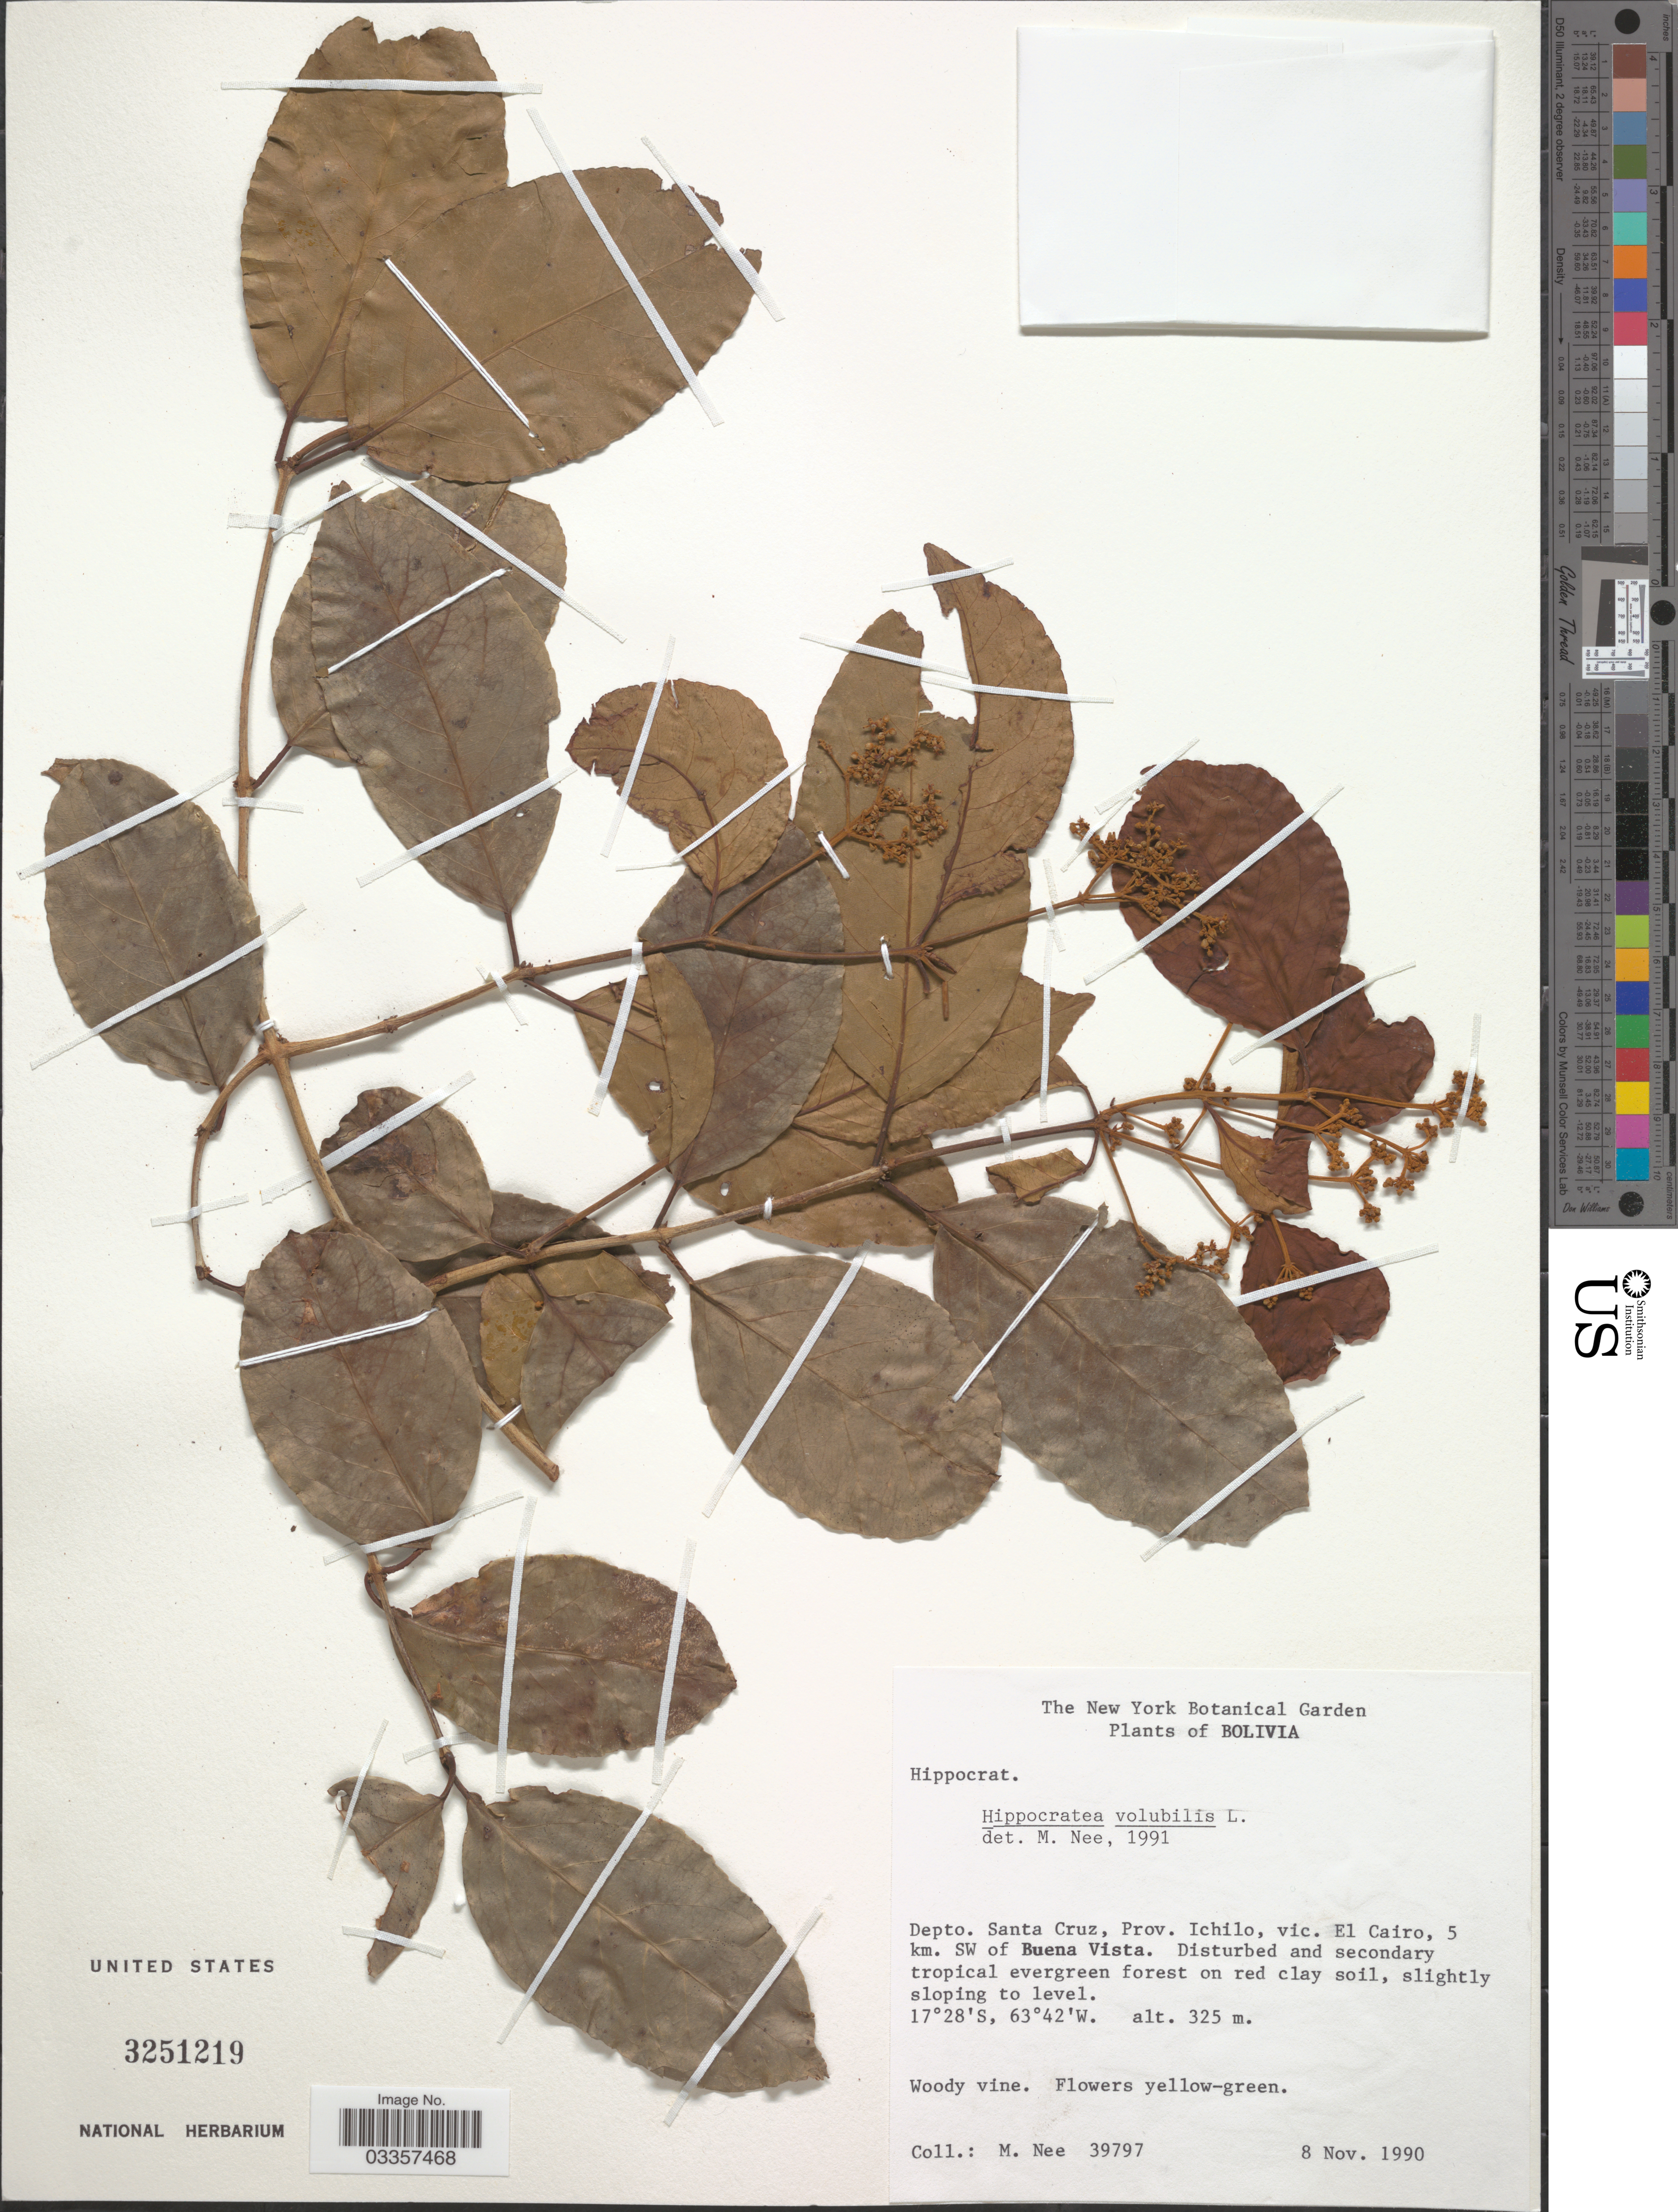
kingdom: Plantae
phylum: Tracheophyta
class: Magnoliopsida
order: Celastrales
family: Celastraceae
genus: Hippocratea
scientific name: Hippocratea volubilis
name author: L.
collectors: M. Nee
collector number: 39797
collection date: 1990-11-08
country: Bolivia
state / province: Santa Cruz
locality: Depto. Santa Cruz, Prov. Ichilo, vic. El Cairo, 5 km. SW of Buena Vista.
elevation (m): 325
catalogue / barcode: US 3251219